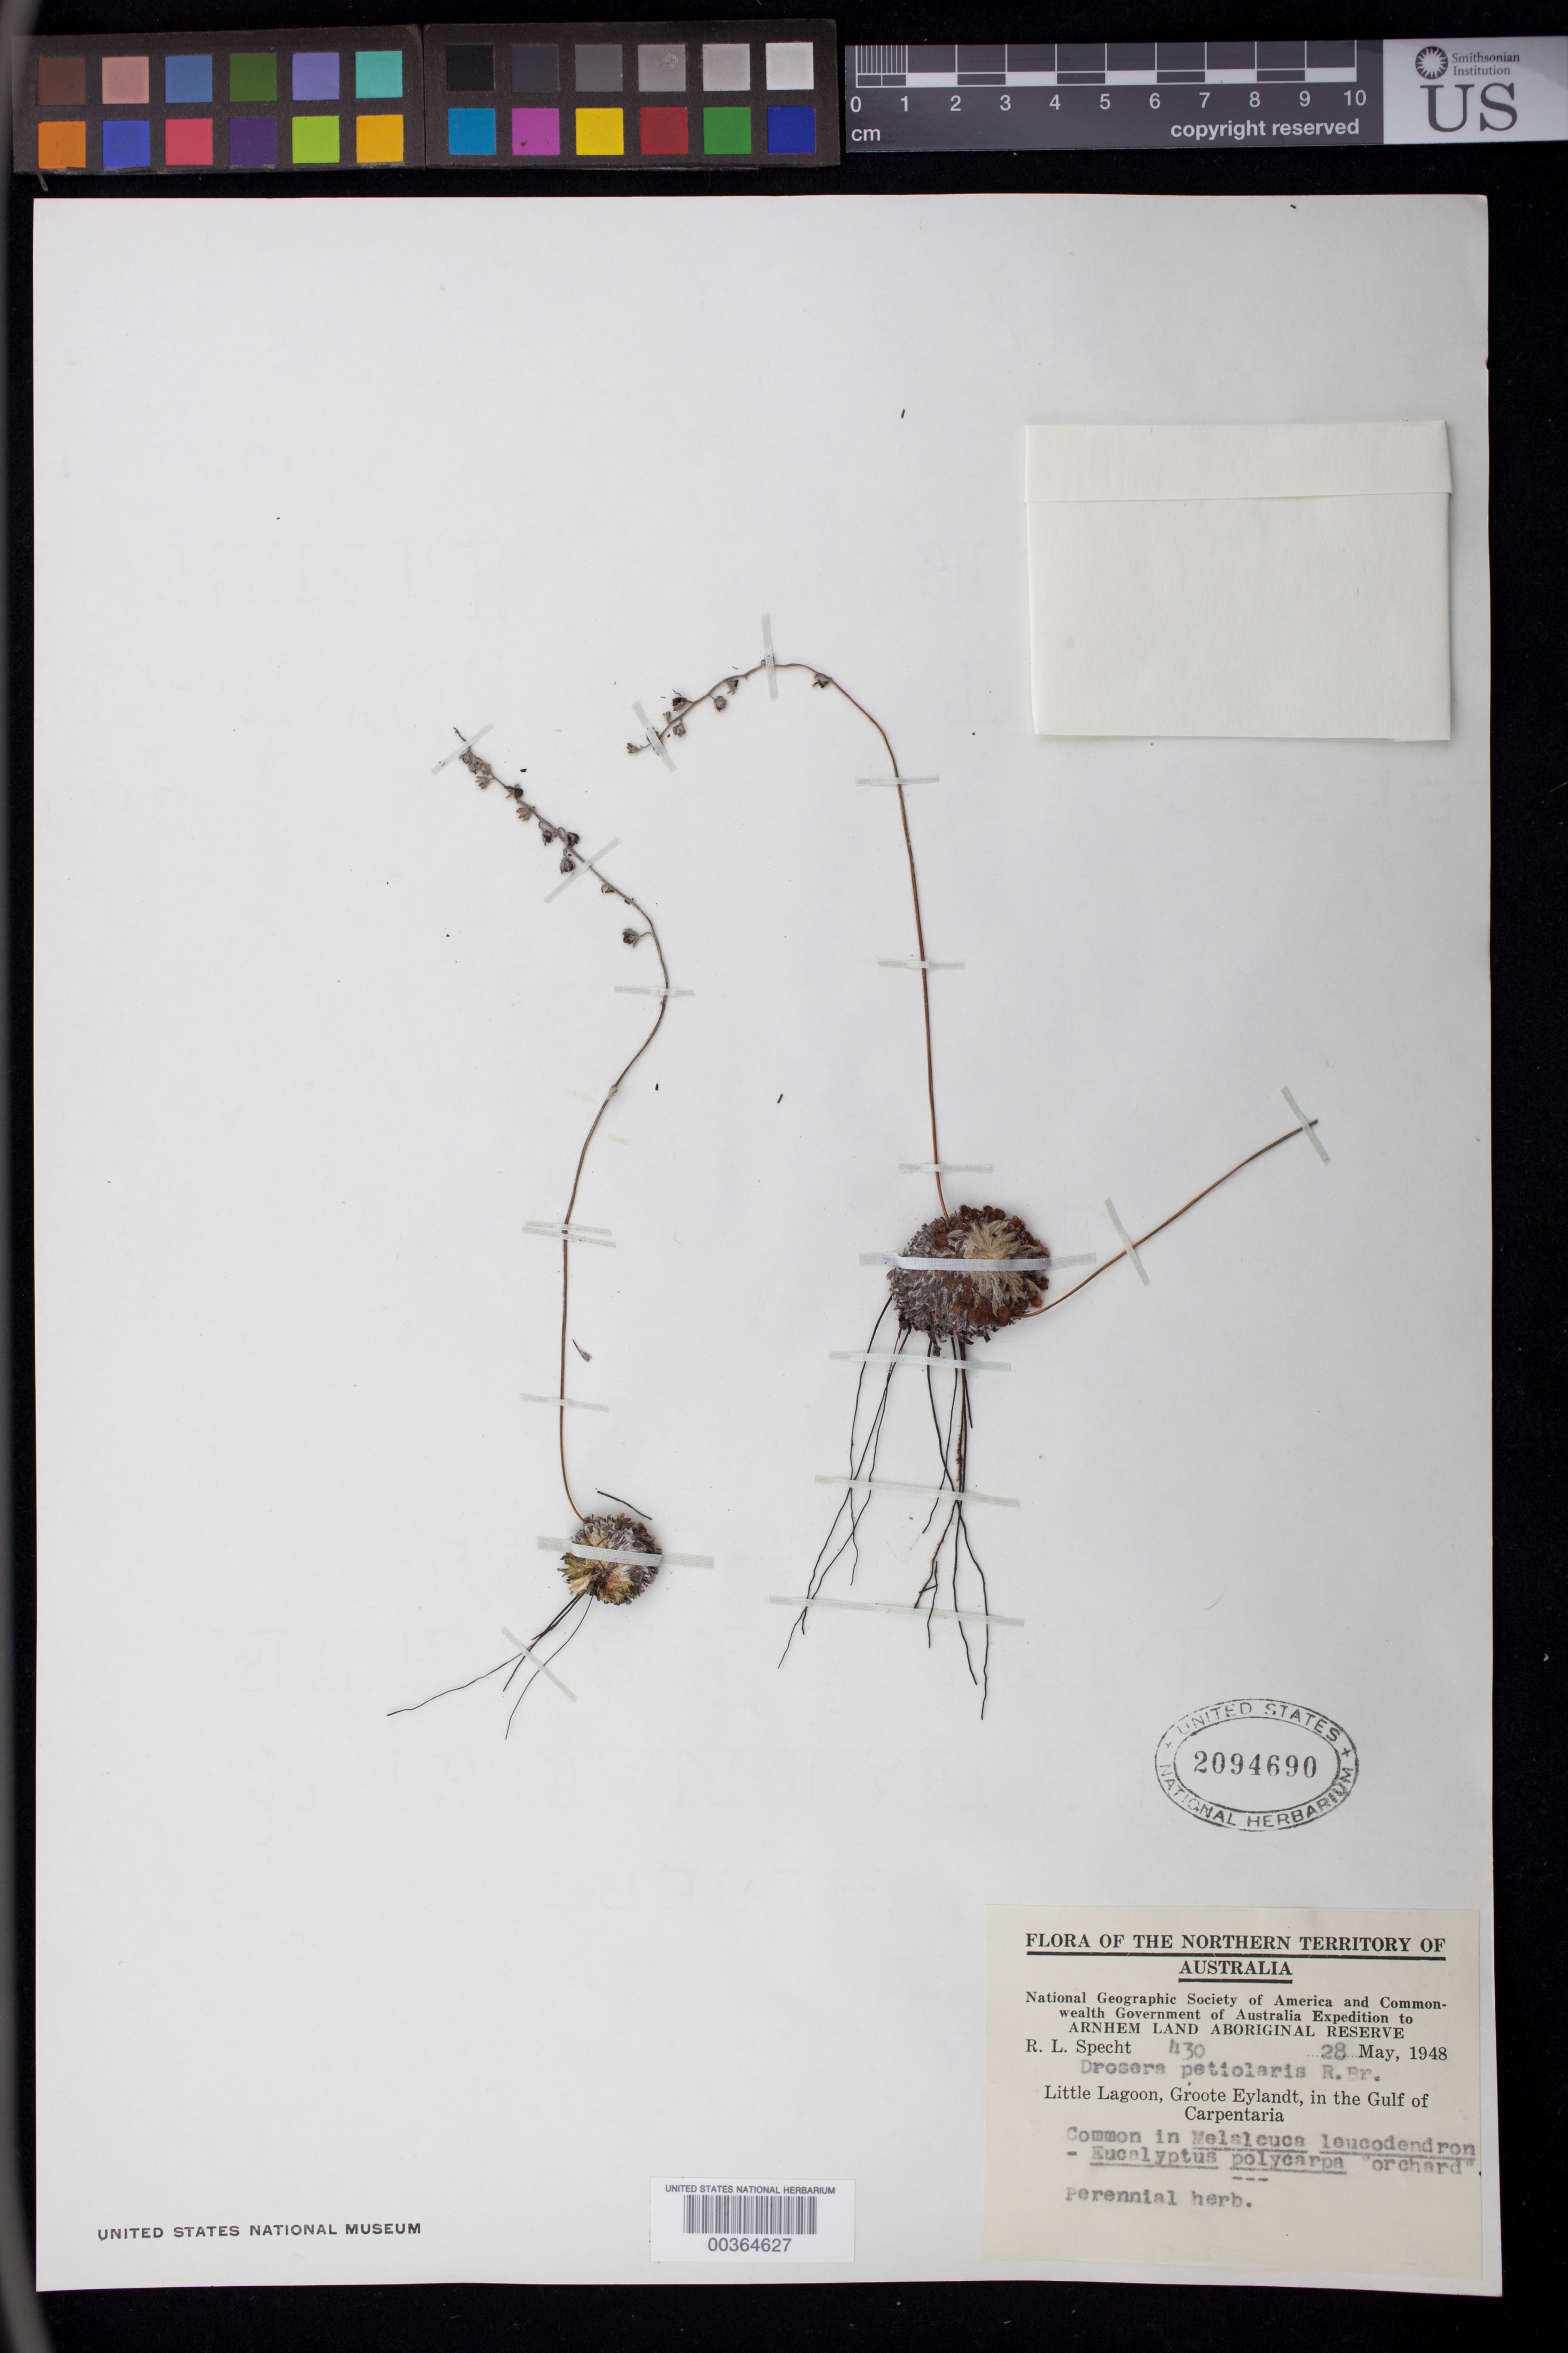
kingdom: Plantae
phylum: Tracheophyta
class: Magnoliopsida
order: Caryophyllales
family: Droseraceae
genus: Drosera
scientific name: Drosera petiolaris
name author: R. Br. ex DC.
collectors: R. L. Specht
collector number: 430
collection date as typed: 28 May 1948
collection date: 1948-05-28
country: Australia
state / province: Northern Territory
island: Groote Eylandt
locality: Little Lagoon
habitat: Common in Melaleuca leucodendron-Eucalyptus polycarpa "orchard"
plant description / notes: Perennial herb.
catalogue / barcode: US 2094690